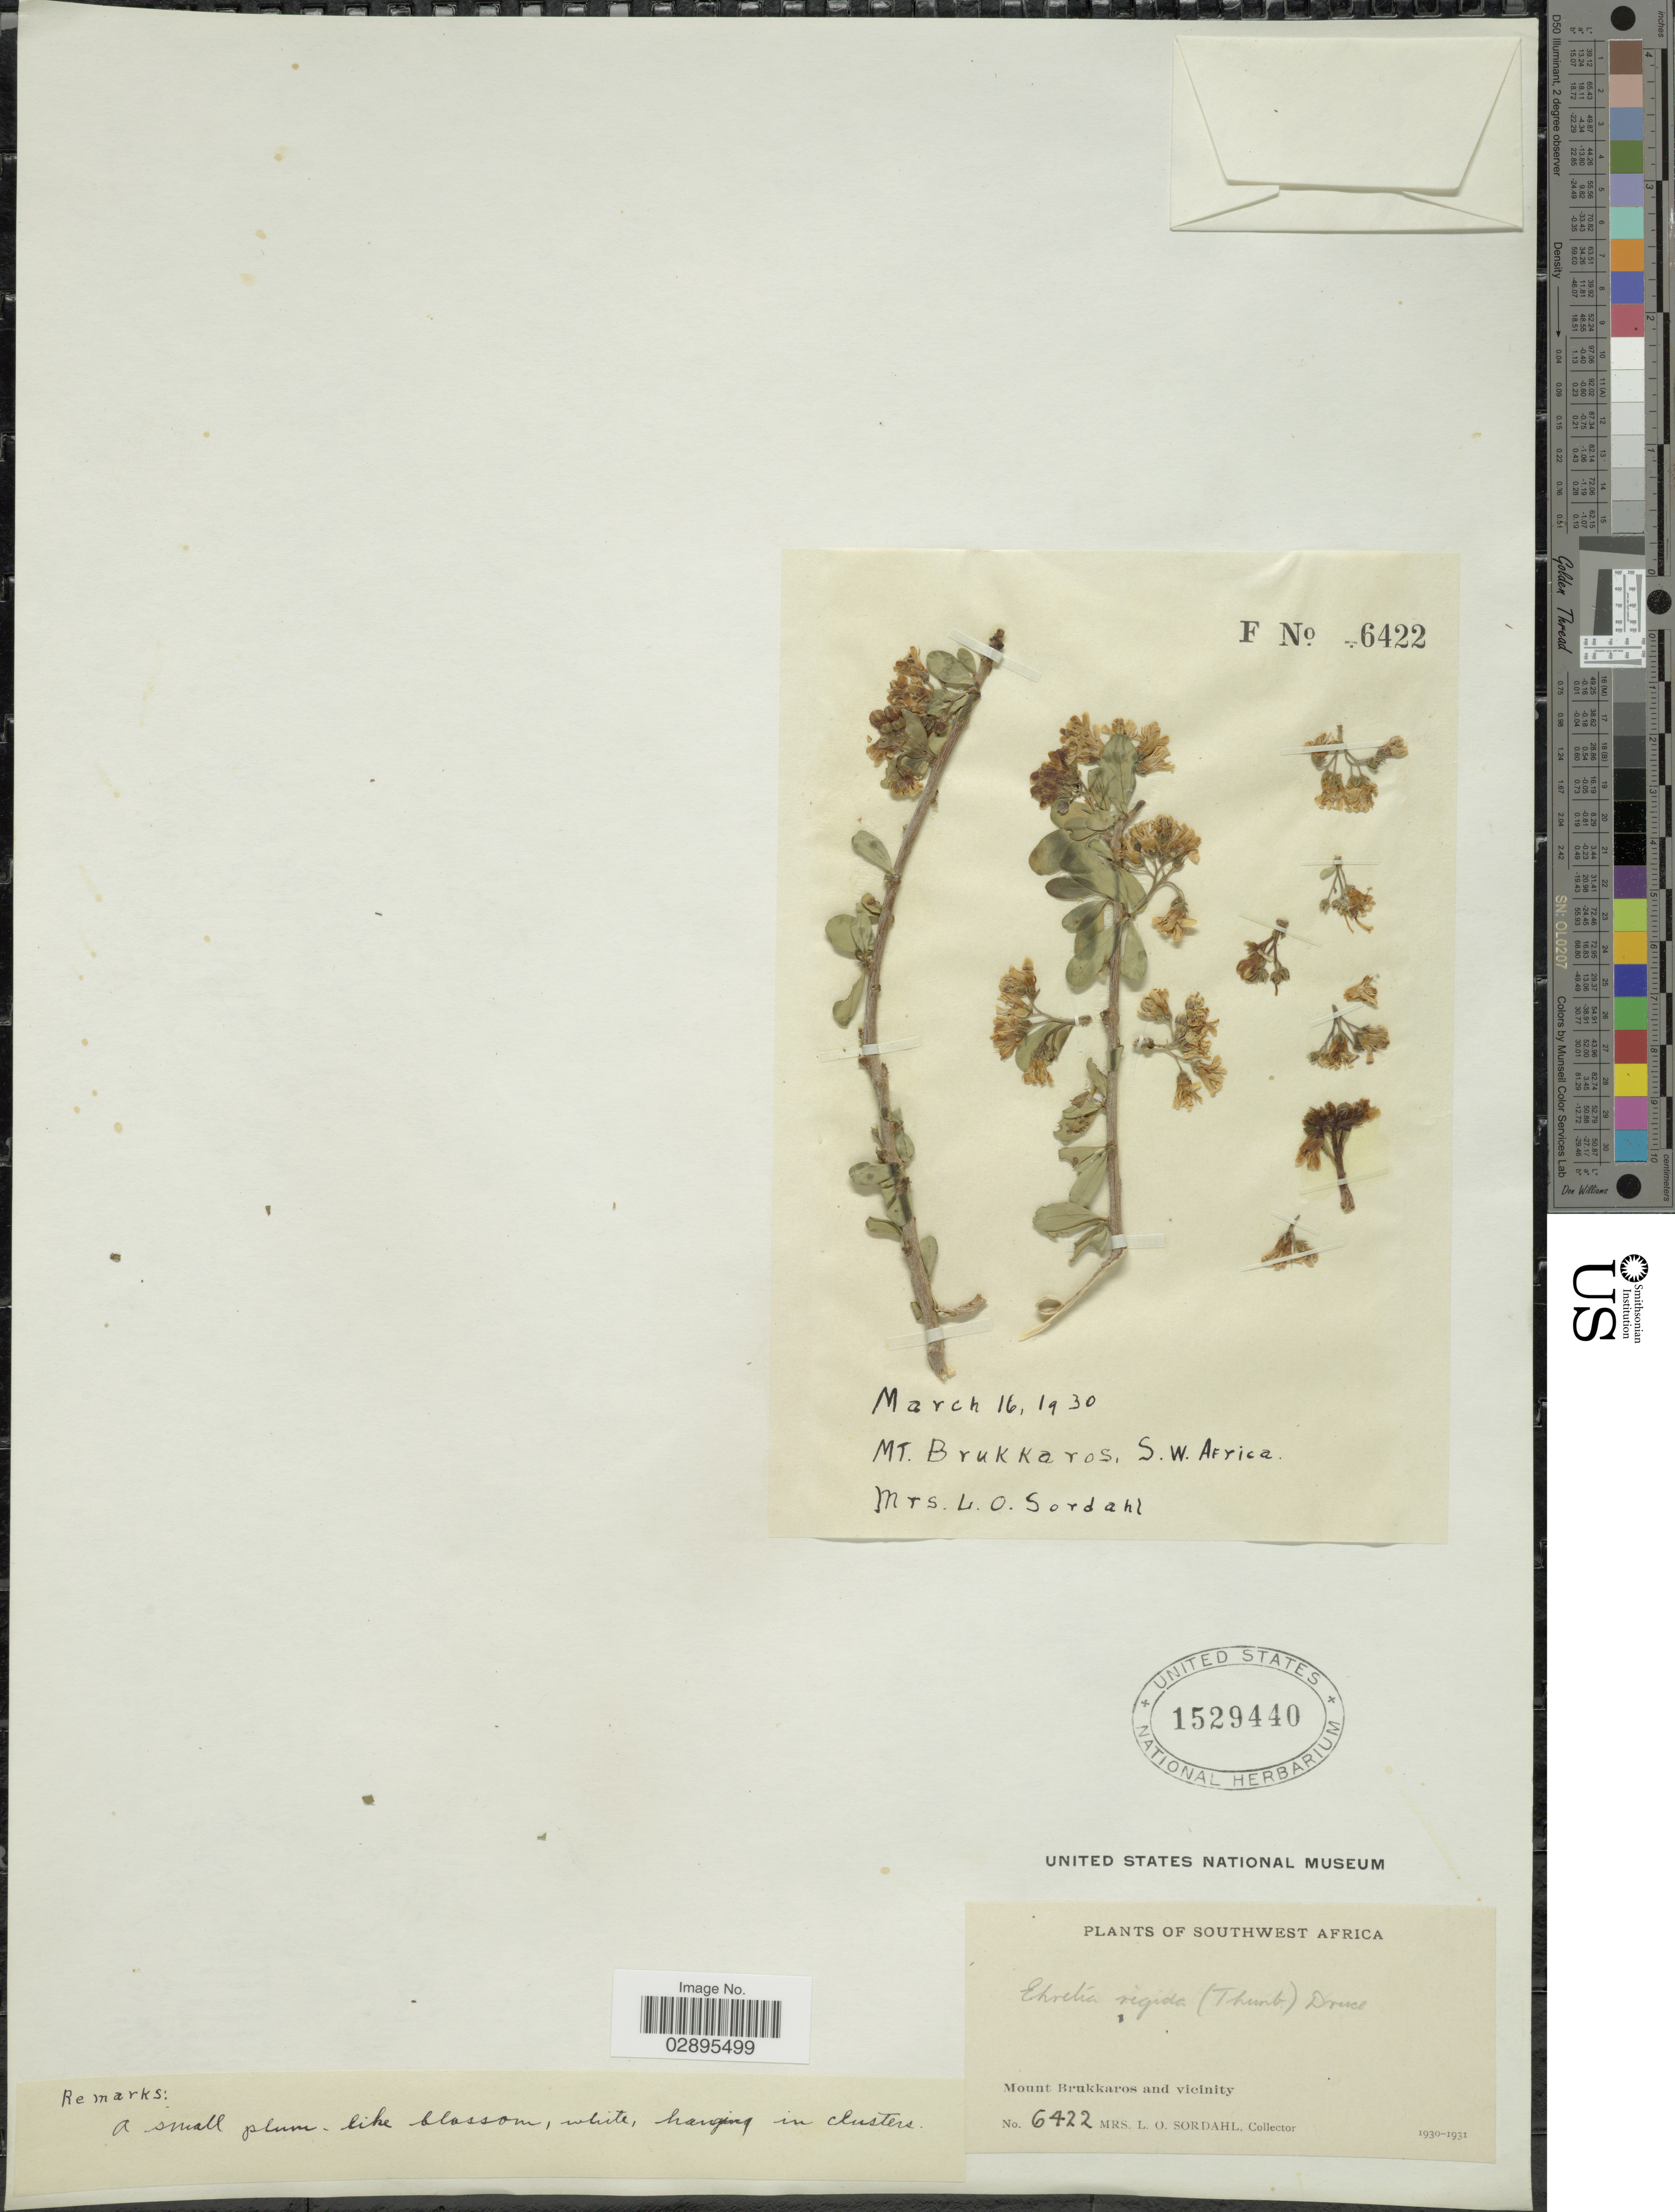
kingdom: Plantae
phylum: Tracheophyta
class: Magnoliopsida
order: Boraginales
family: Ehretiaceae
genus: Ehretia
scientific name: Ehretia rigida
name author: (Thunb.) Druce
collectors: L. Sordahl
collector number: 6422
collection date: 1930/1931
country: Namibia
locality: Southwest Africa. Mount Brukkaros and vicinity.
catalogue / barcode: US 1529440